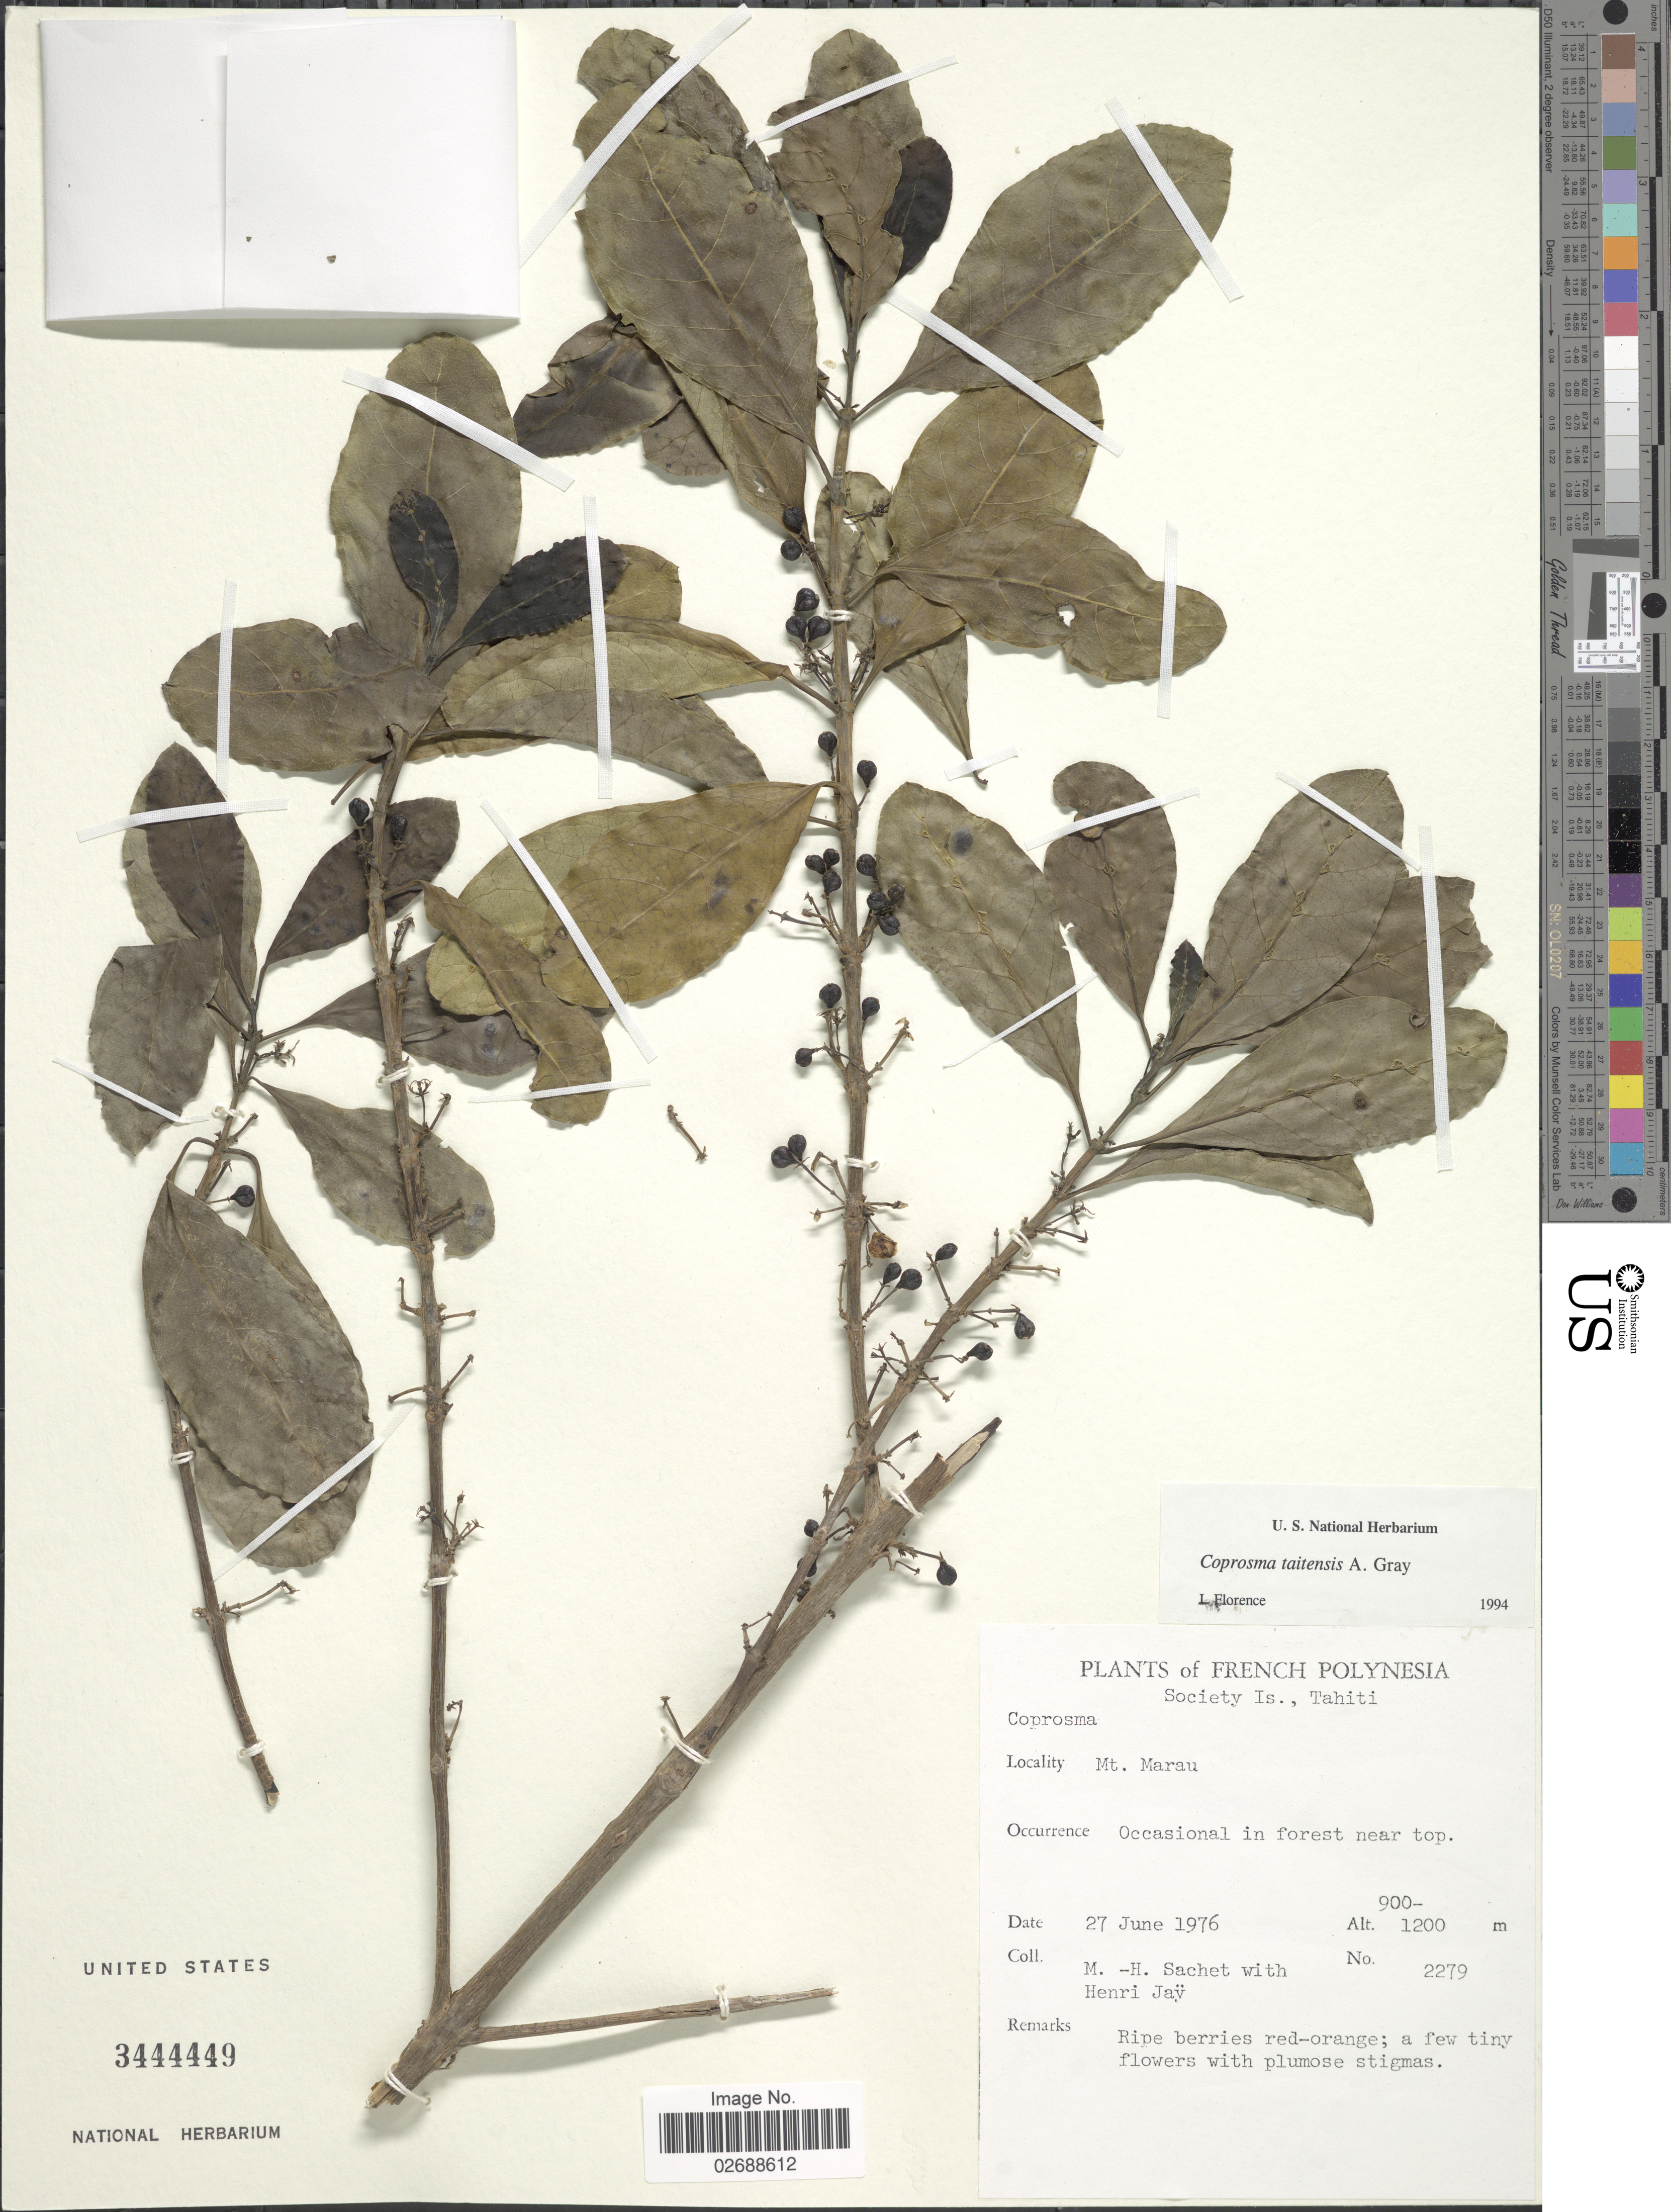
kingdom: Plantae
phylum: Tracheophyta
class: Magnoliopsida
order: Gentianales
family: Rubiaceae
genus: Coprosma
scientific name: Coprosma tahitensis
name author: A. Gray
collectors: M.-H. Sachet & H. Jay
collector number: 2279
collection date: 1976-06-27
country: French Polynesia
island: Tahiti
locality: Society Is., Tahiti. Mt. Marau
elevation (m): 900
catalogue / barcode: US 3444449